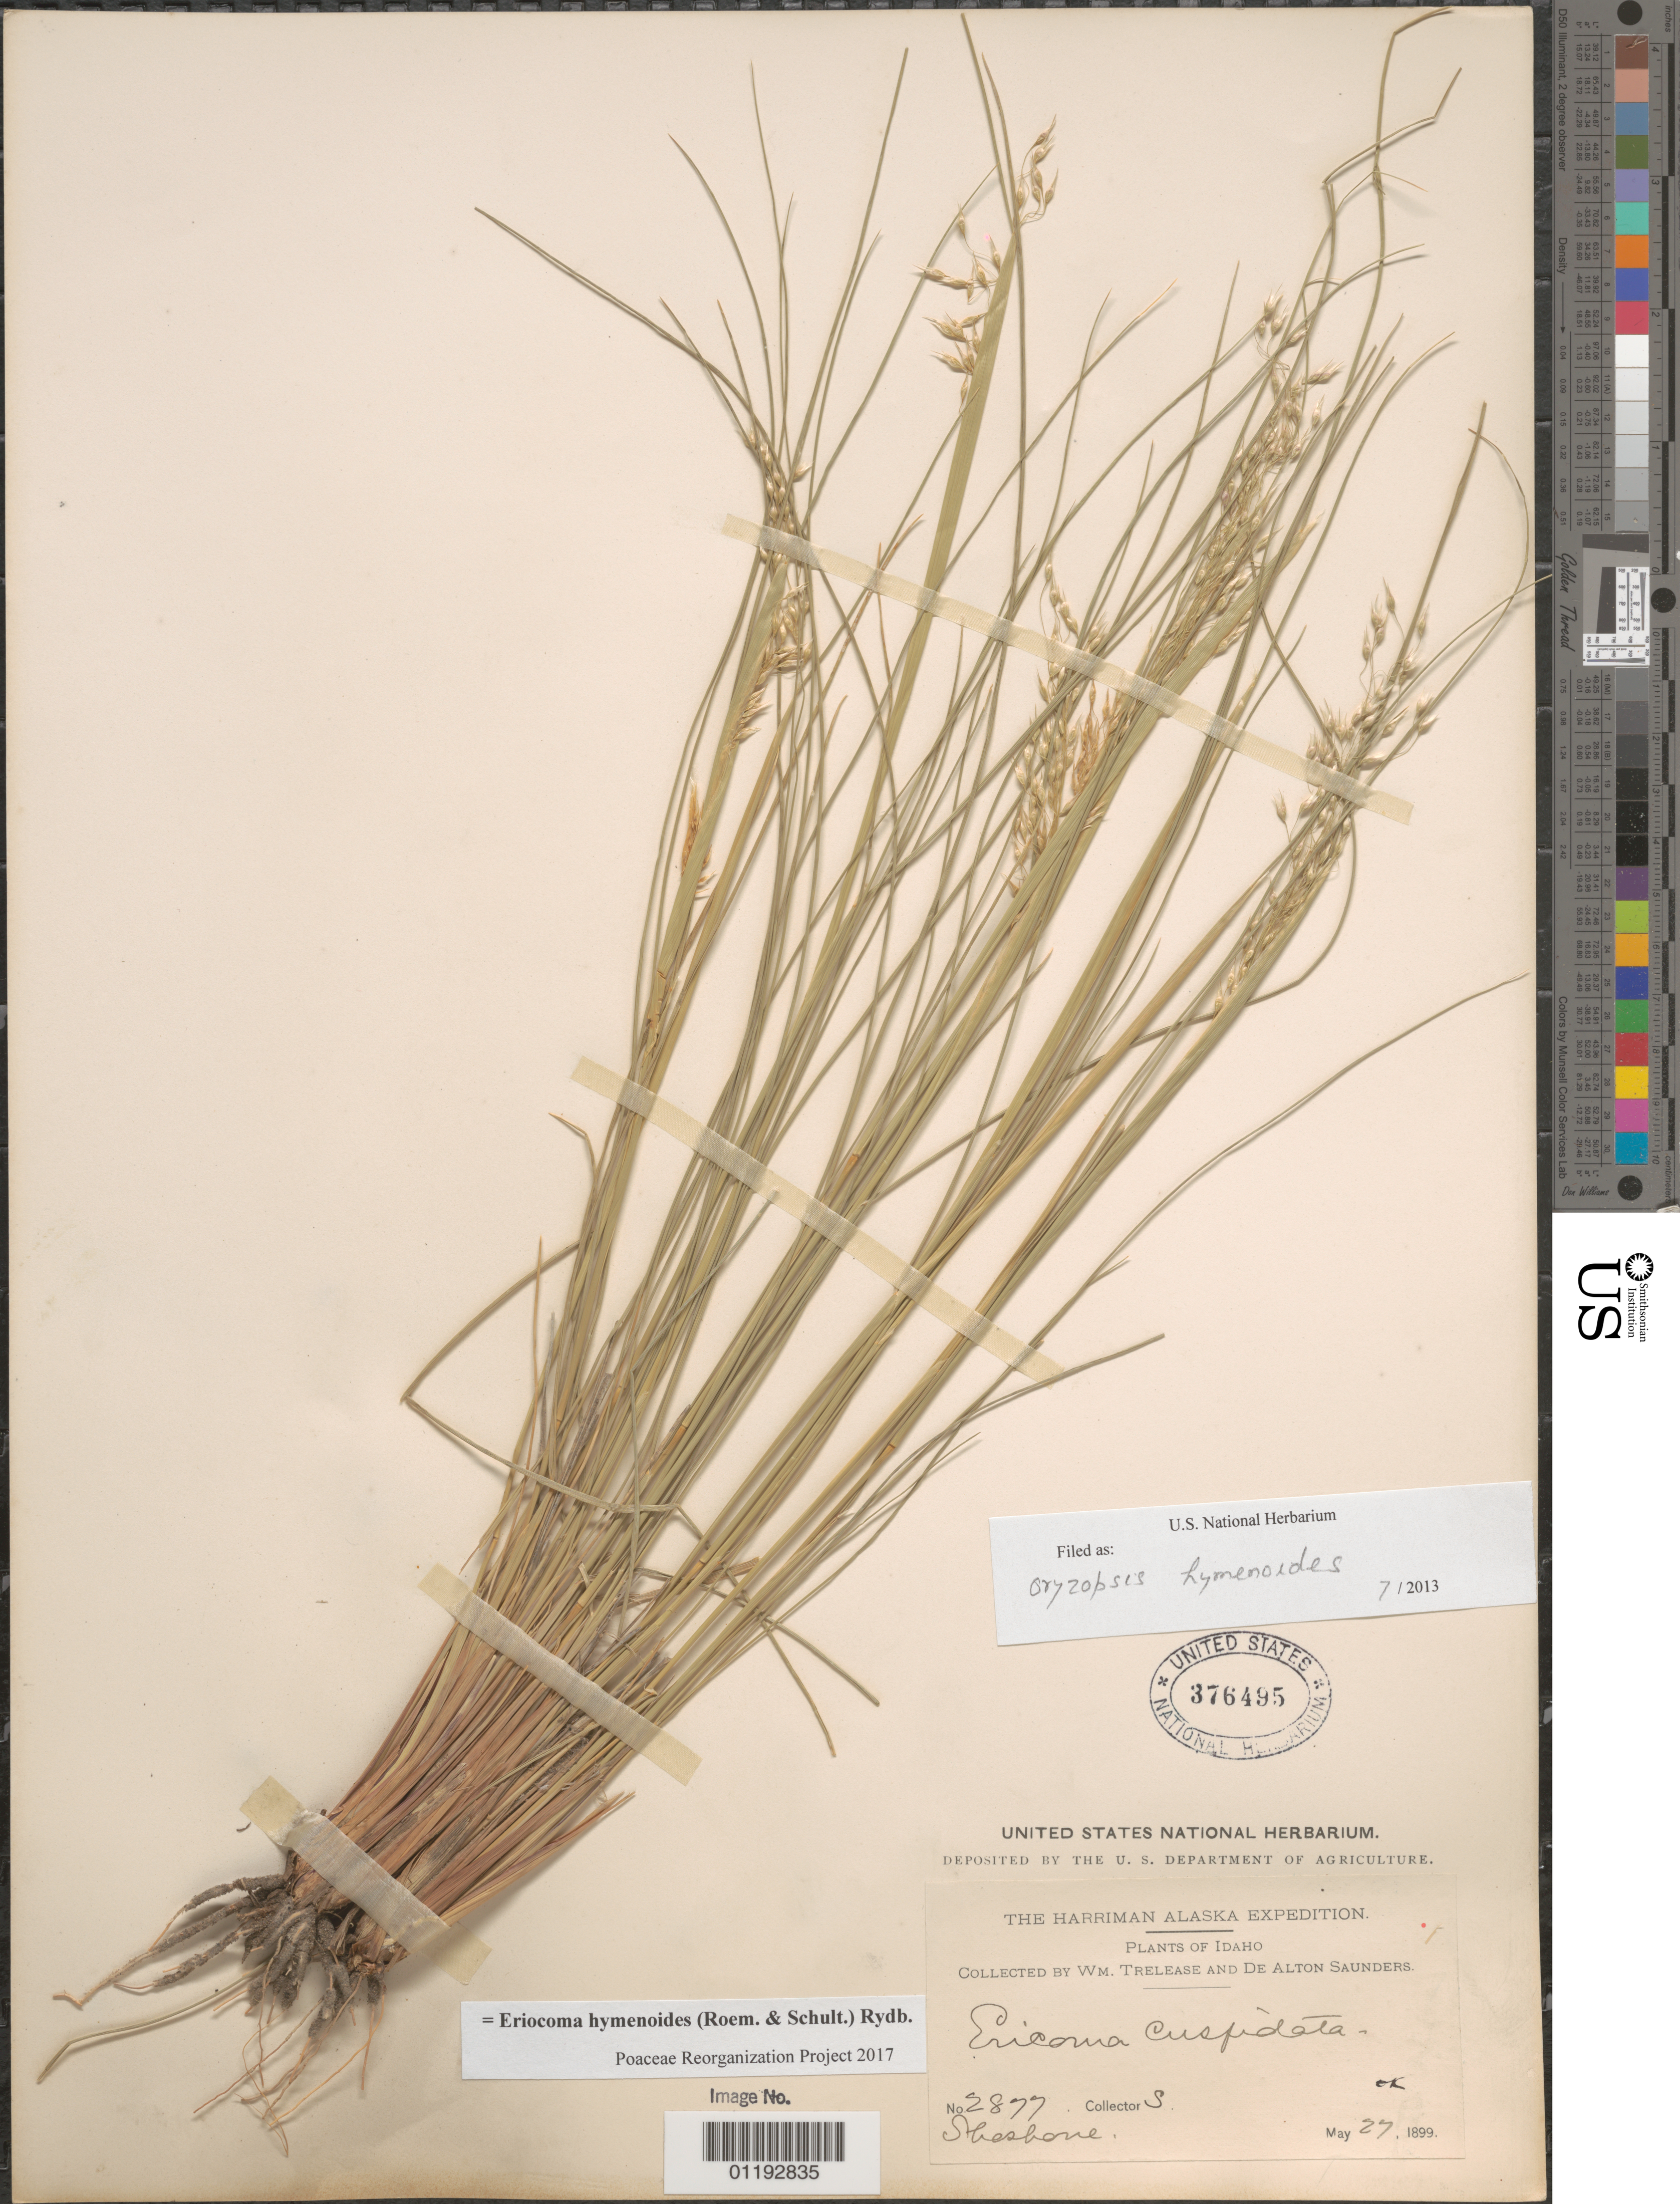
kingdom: Plantae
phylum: Tracheophyta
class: Liliopsida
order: Poales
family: Poaceae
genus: Eriocoma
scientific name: Eriocoma hymenoides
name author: (Roem. & Schult.) Rydb.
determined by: Poaceae Reorganization Project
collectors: W. Trelease & D. Saunders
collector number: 2877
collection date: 1899-05-27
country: United States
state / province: Idaho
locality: Shoshone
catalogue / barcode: US 376495